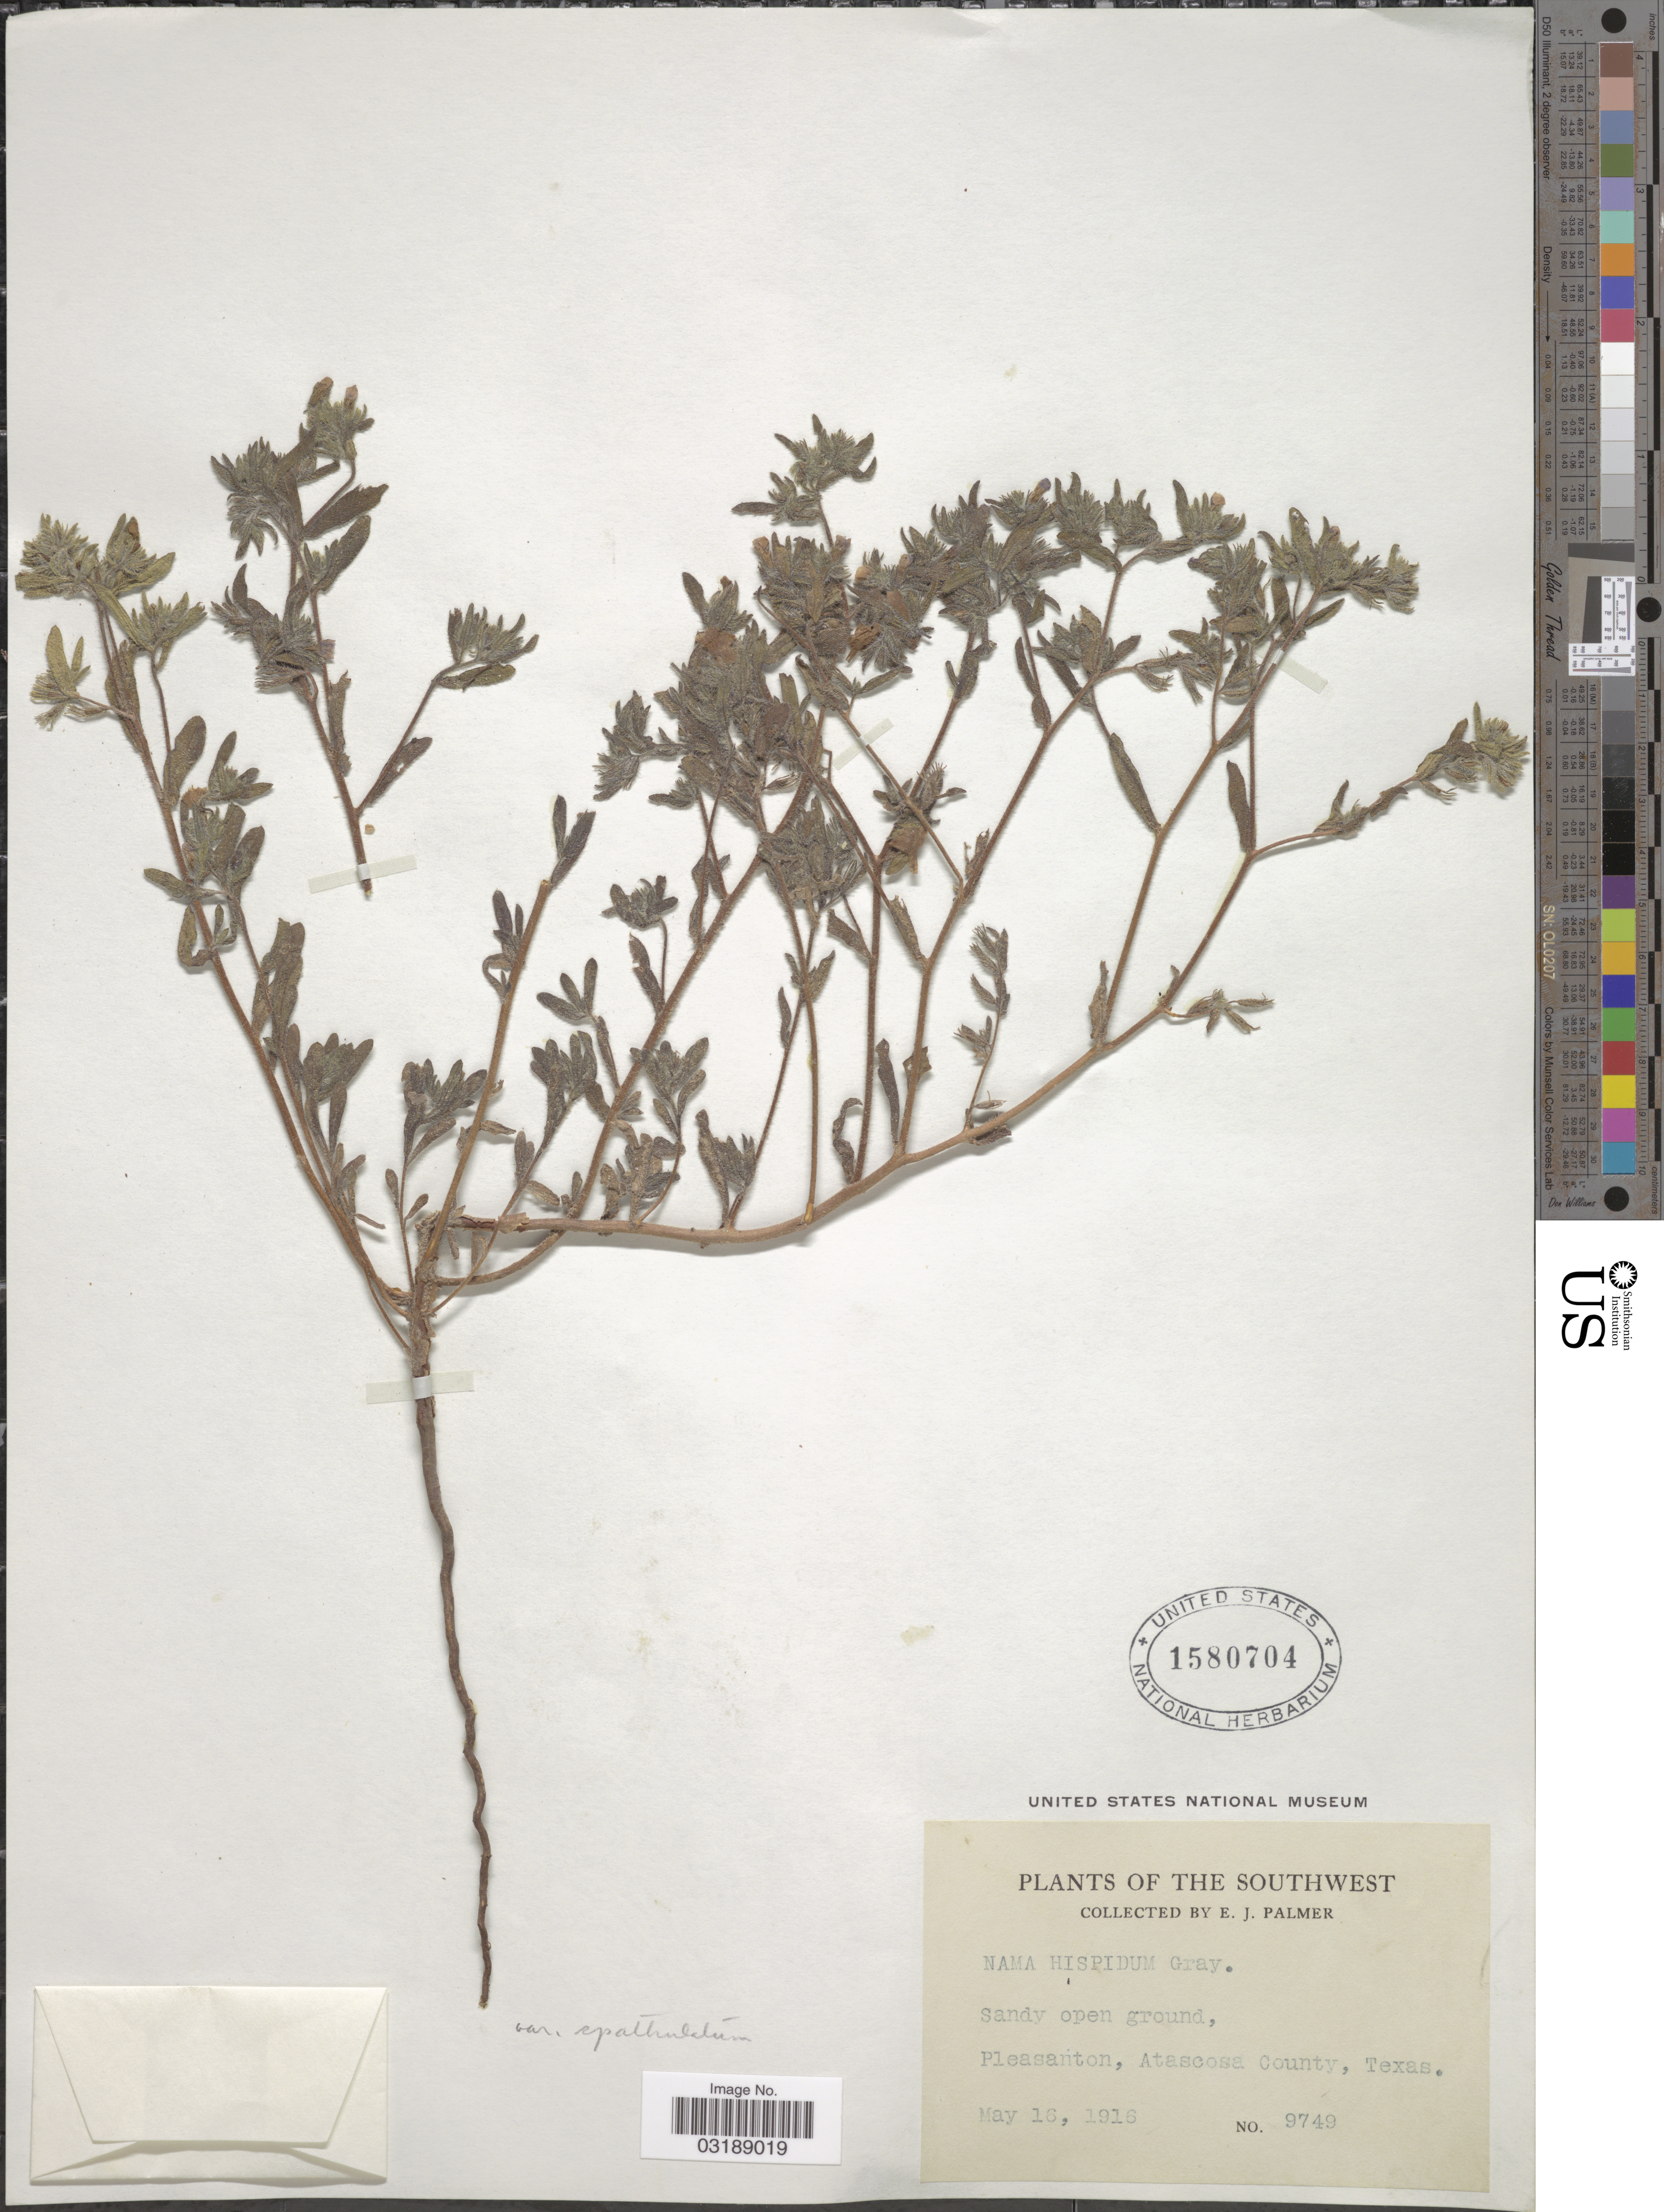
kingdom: Plantae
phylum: Tracheophyta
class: Magnoliopsida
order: Boraginales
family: Namaceae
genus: Nama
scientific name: Nama hispida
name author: A. Gray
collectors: E. J. Palmer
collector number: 9749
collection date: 1916-05-16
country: United States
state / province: Texas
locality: The Southwest, Pleasanton, Atacosa County.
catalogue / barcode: US 1580704